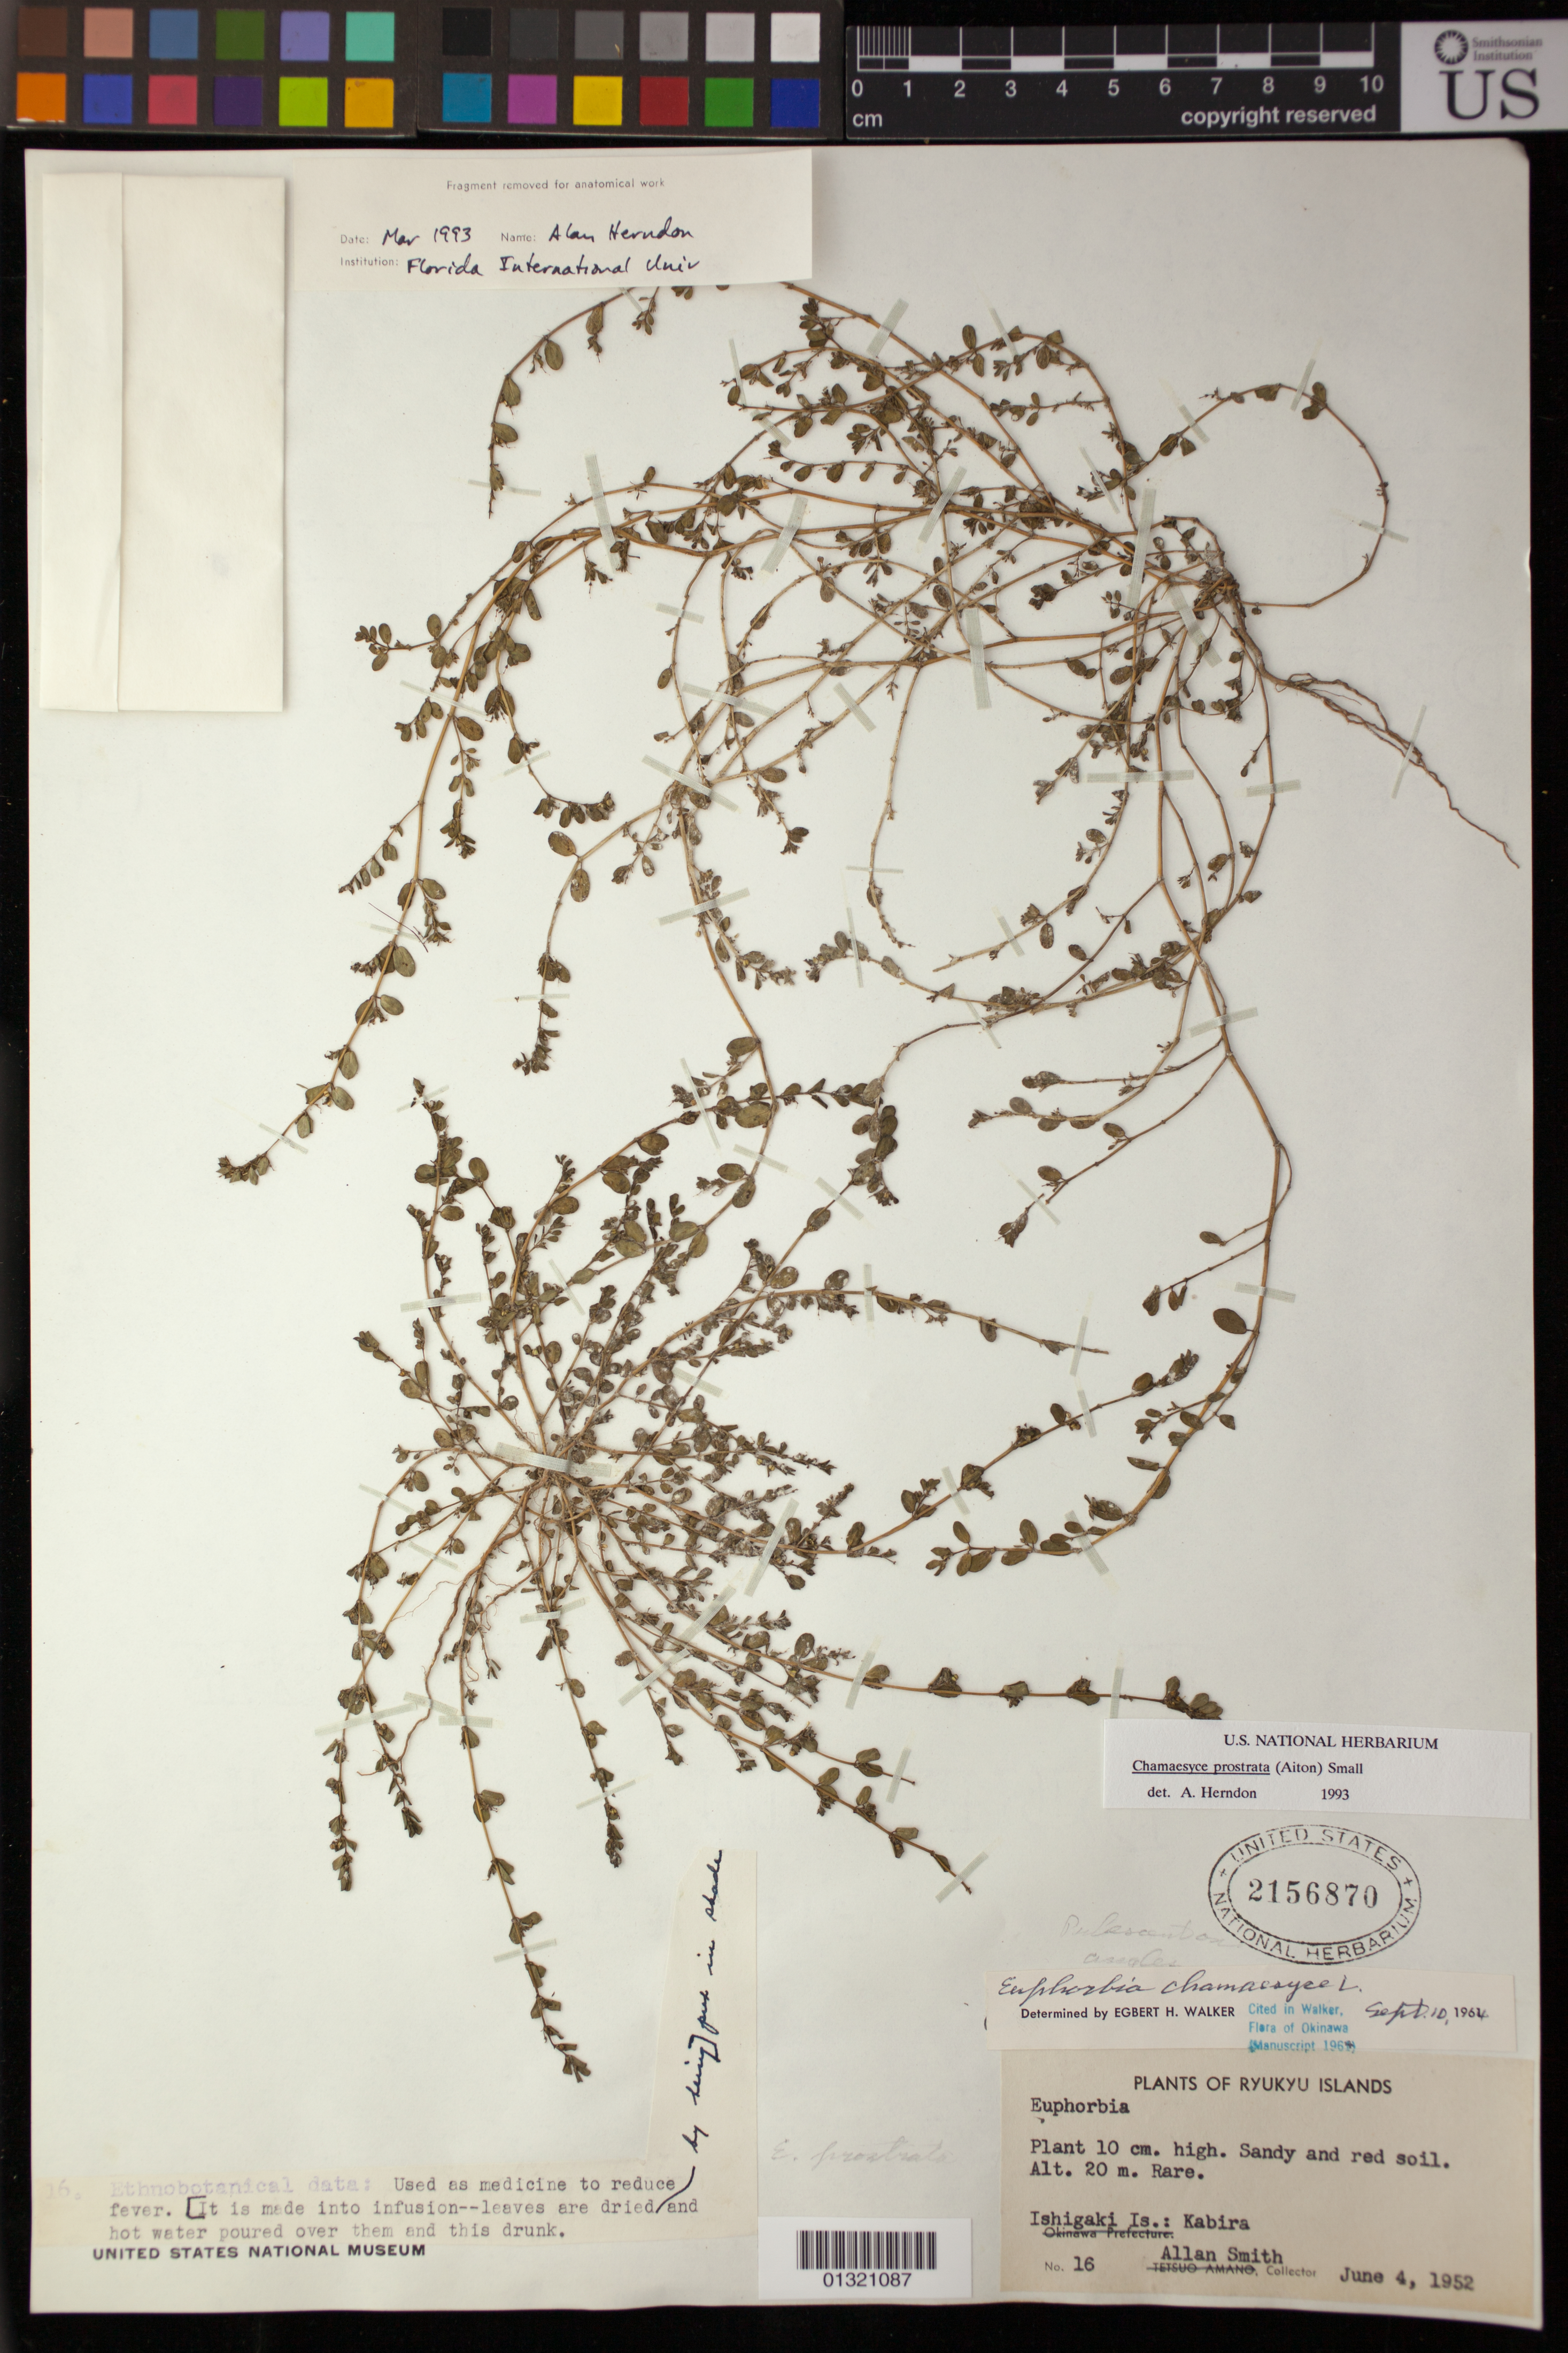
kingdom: Plantae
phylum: Tracheophyta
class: Magnoliopsida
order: Malpighiales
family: Euphorbiaceae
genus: Euphorbia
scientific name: Euphorbia prostrata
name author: Aiton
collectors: A. Smith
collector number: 16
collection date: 1952-06-04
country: Japan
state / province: Okinawa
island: Ishigaki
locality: Kabira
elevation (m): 20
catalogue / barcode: US 2156870